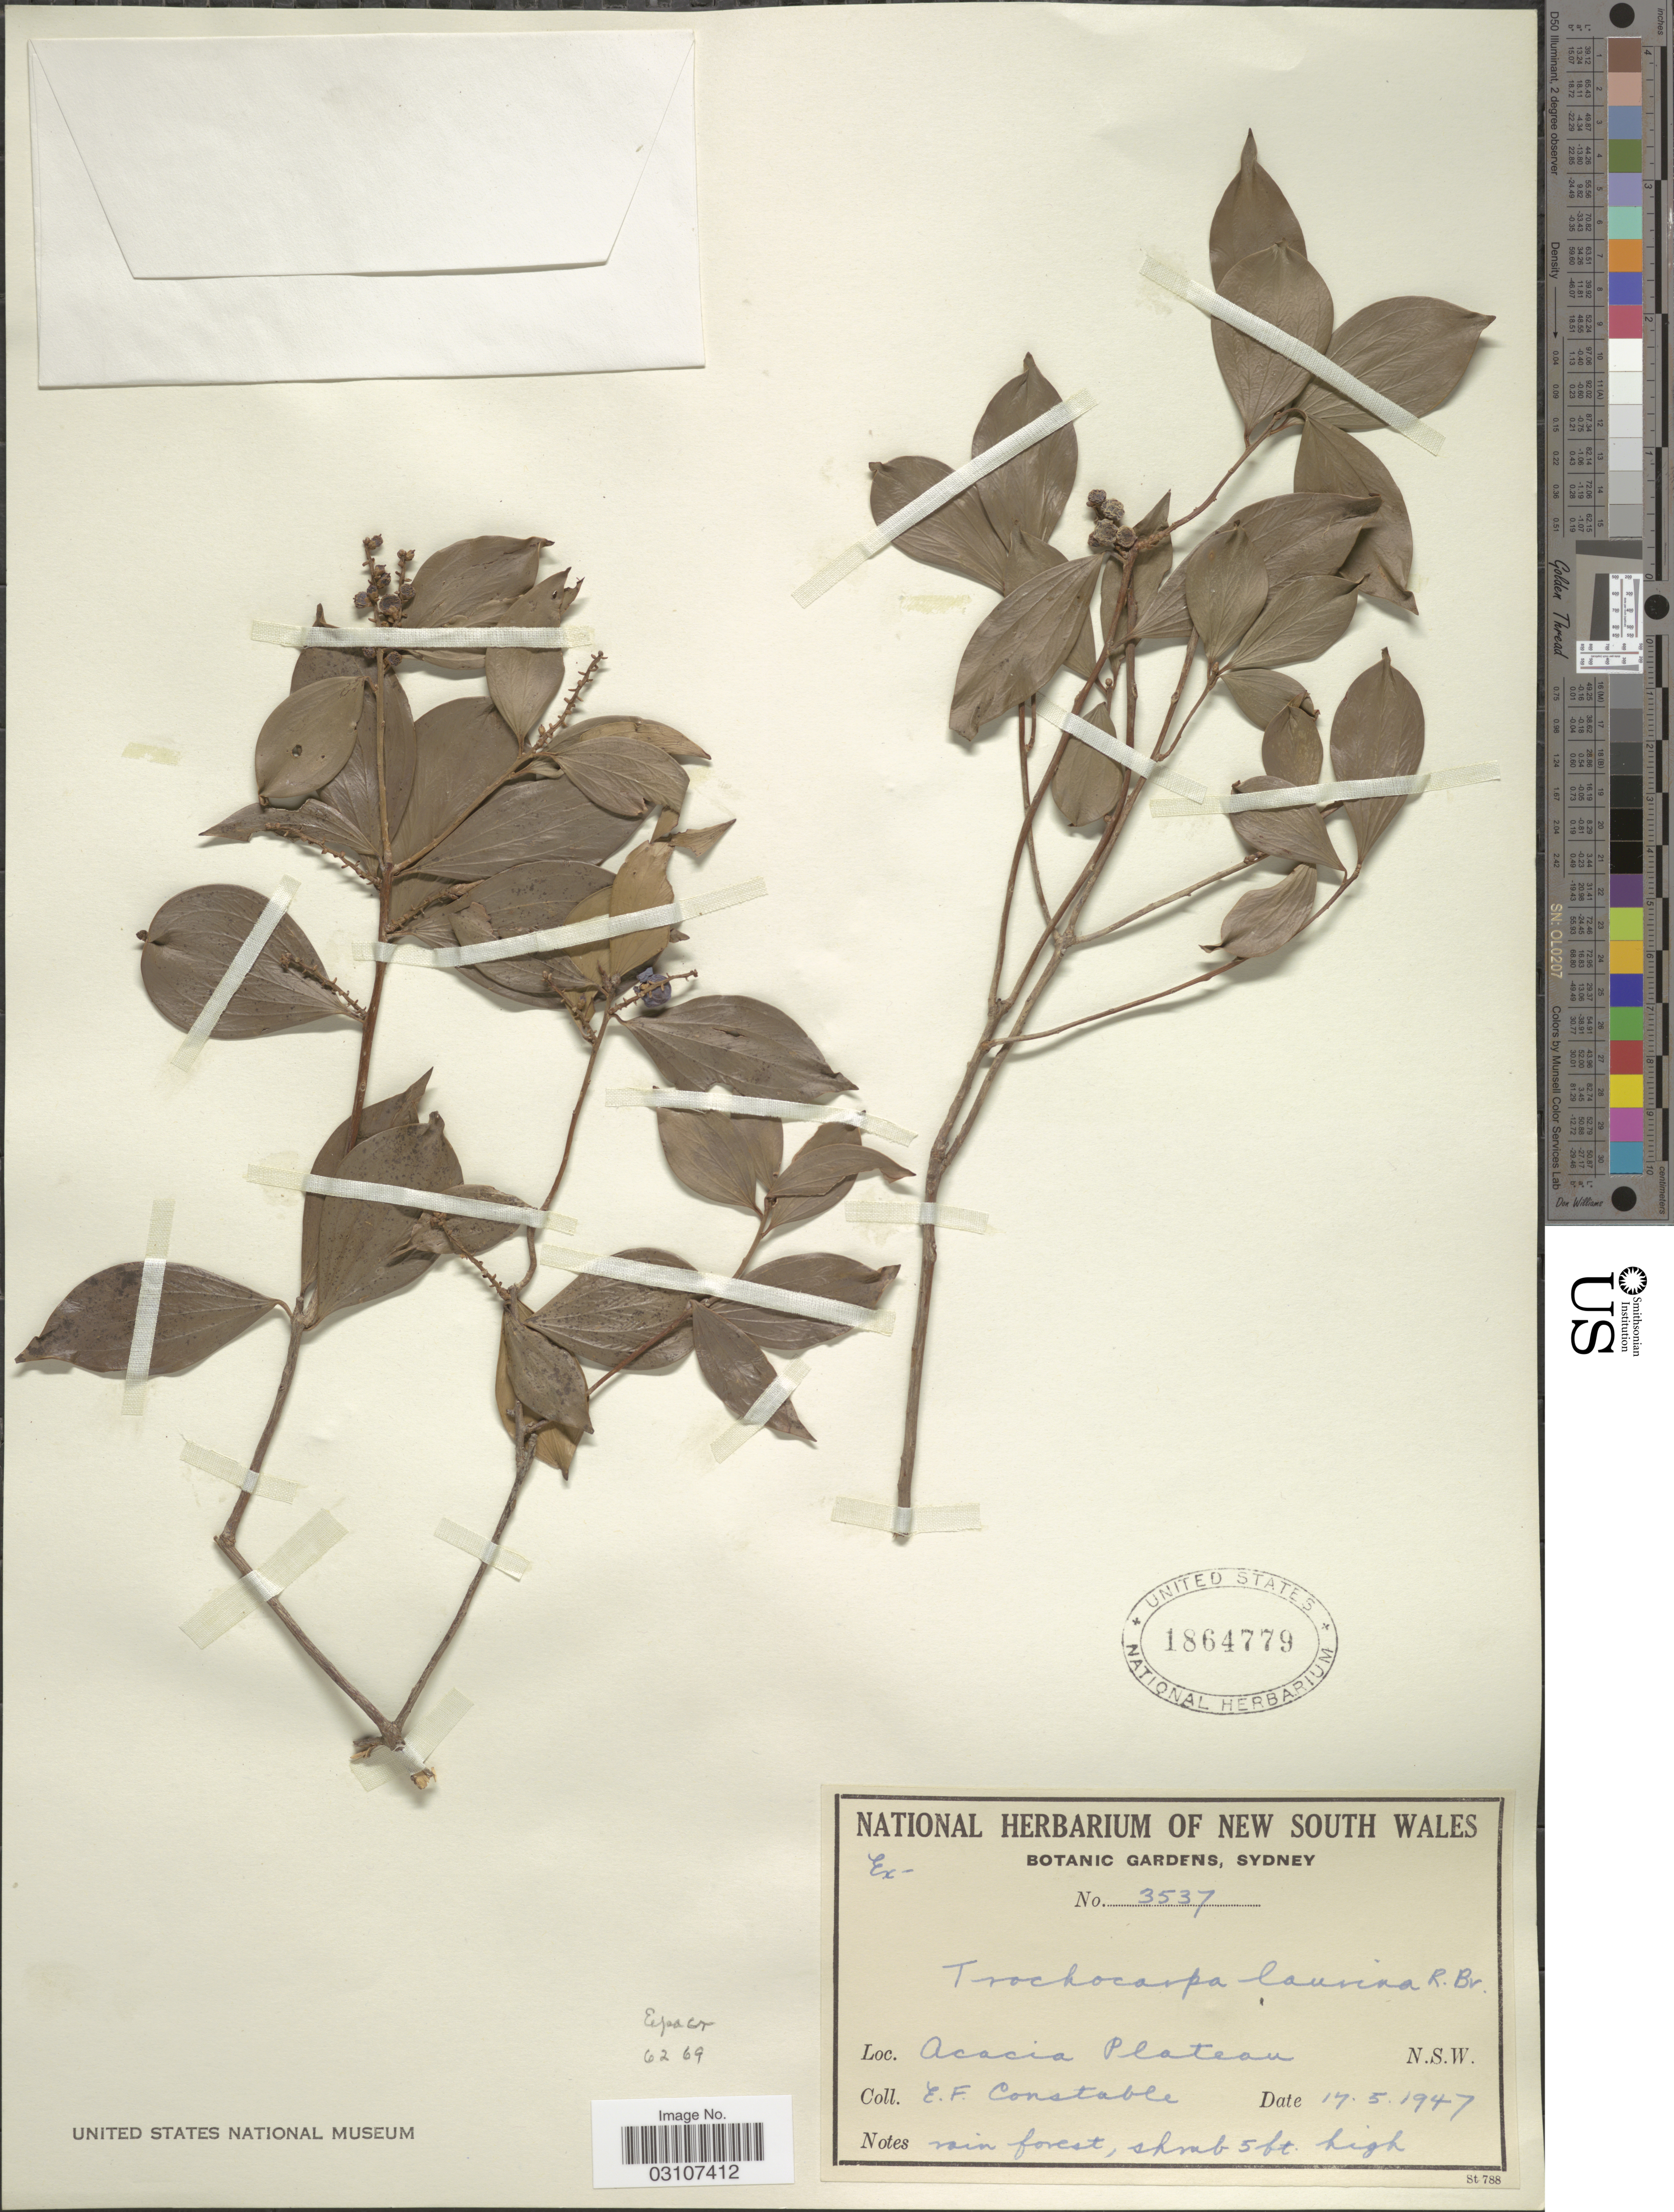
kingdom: Plantae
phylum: Tracheophyta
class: Magnoliopsida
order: Ericales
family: Ericaceae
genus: Trochocarpa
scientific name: Trochocarpa laurina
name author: (Rudge) R. Br.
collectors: E. F. Constable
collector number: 3537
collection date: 1947-05-17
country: Australia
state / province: New South Wales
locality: Acacia Plateau. N. S. W.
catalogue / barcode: US 1864779